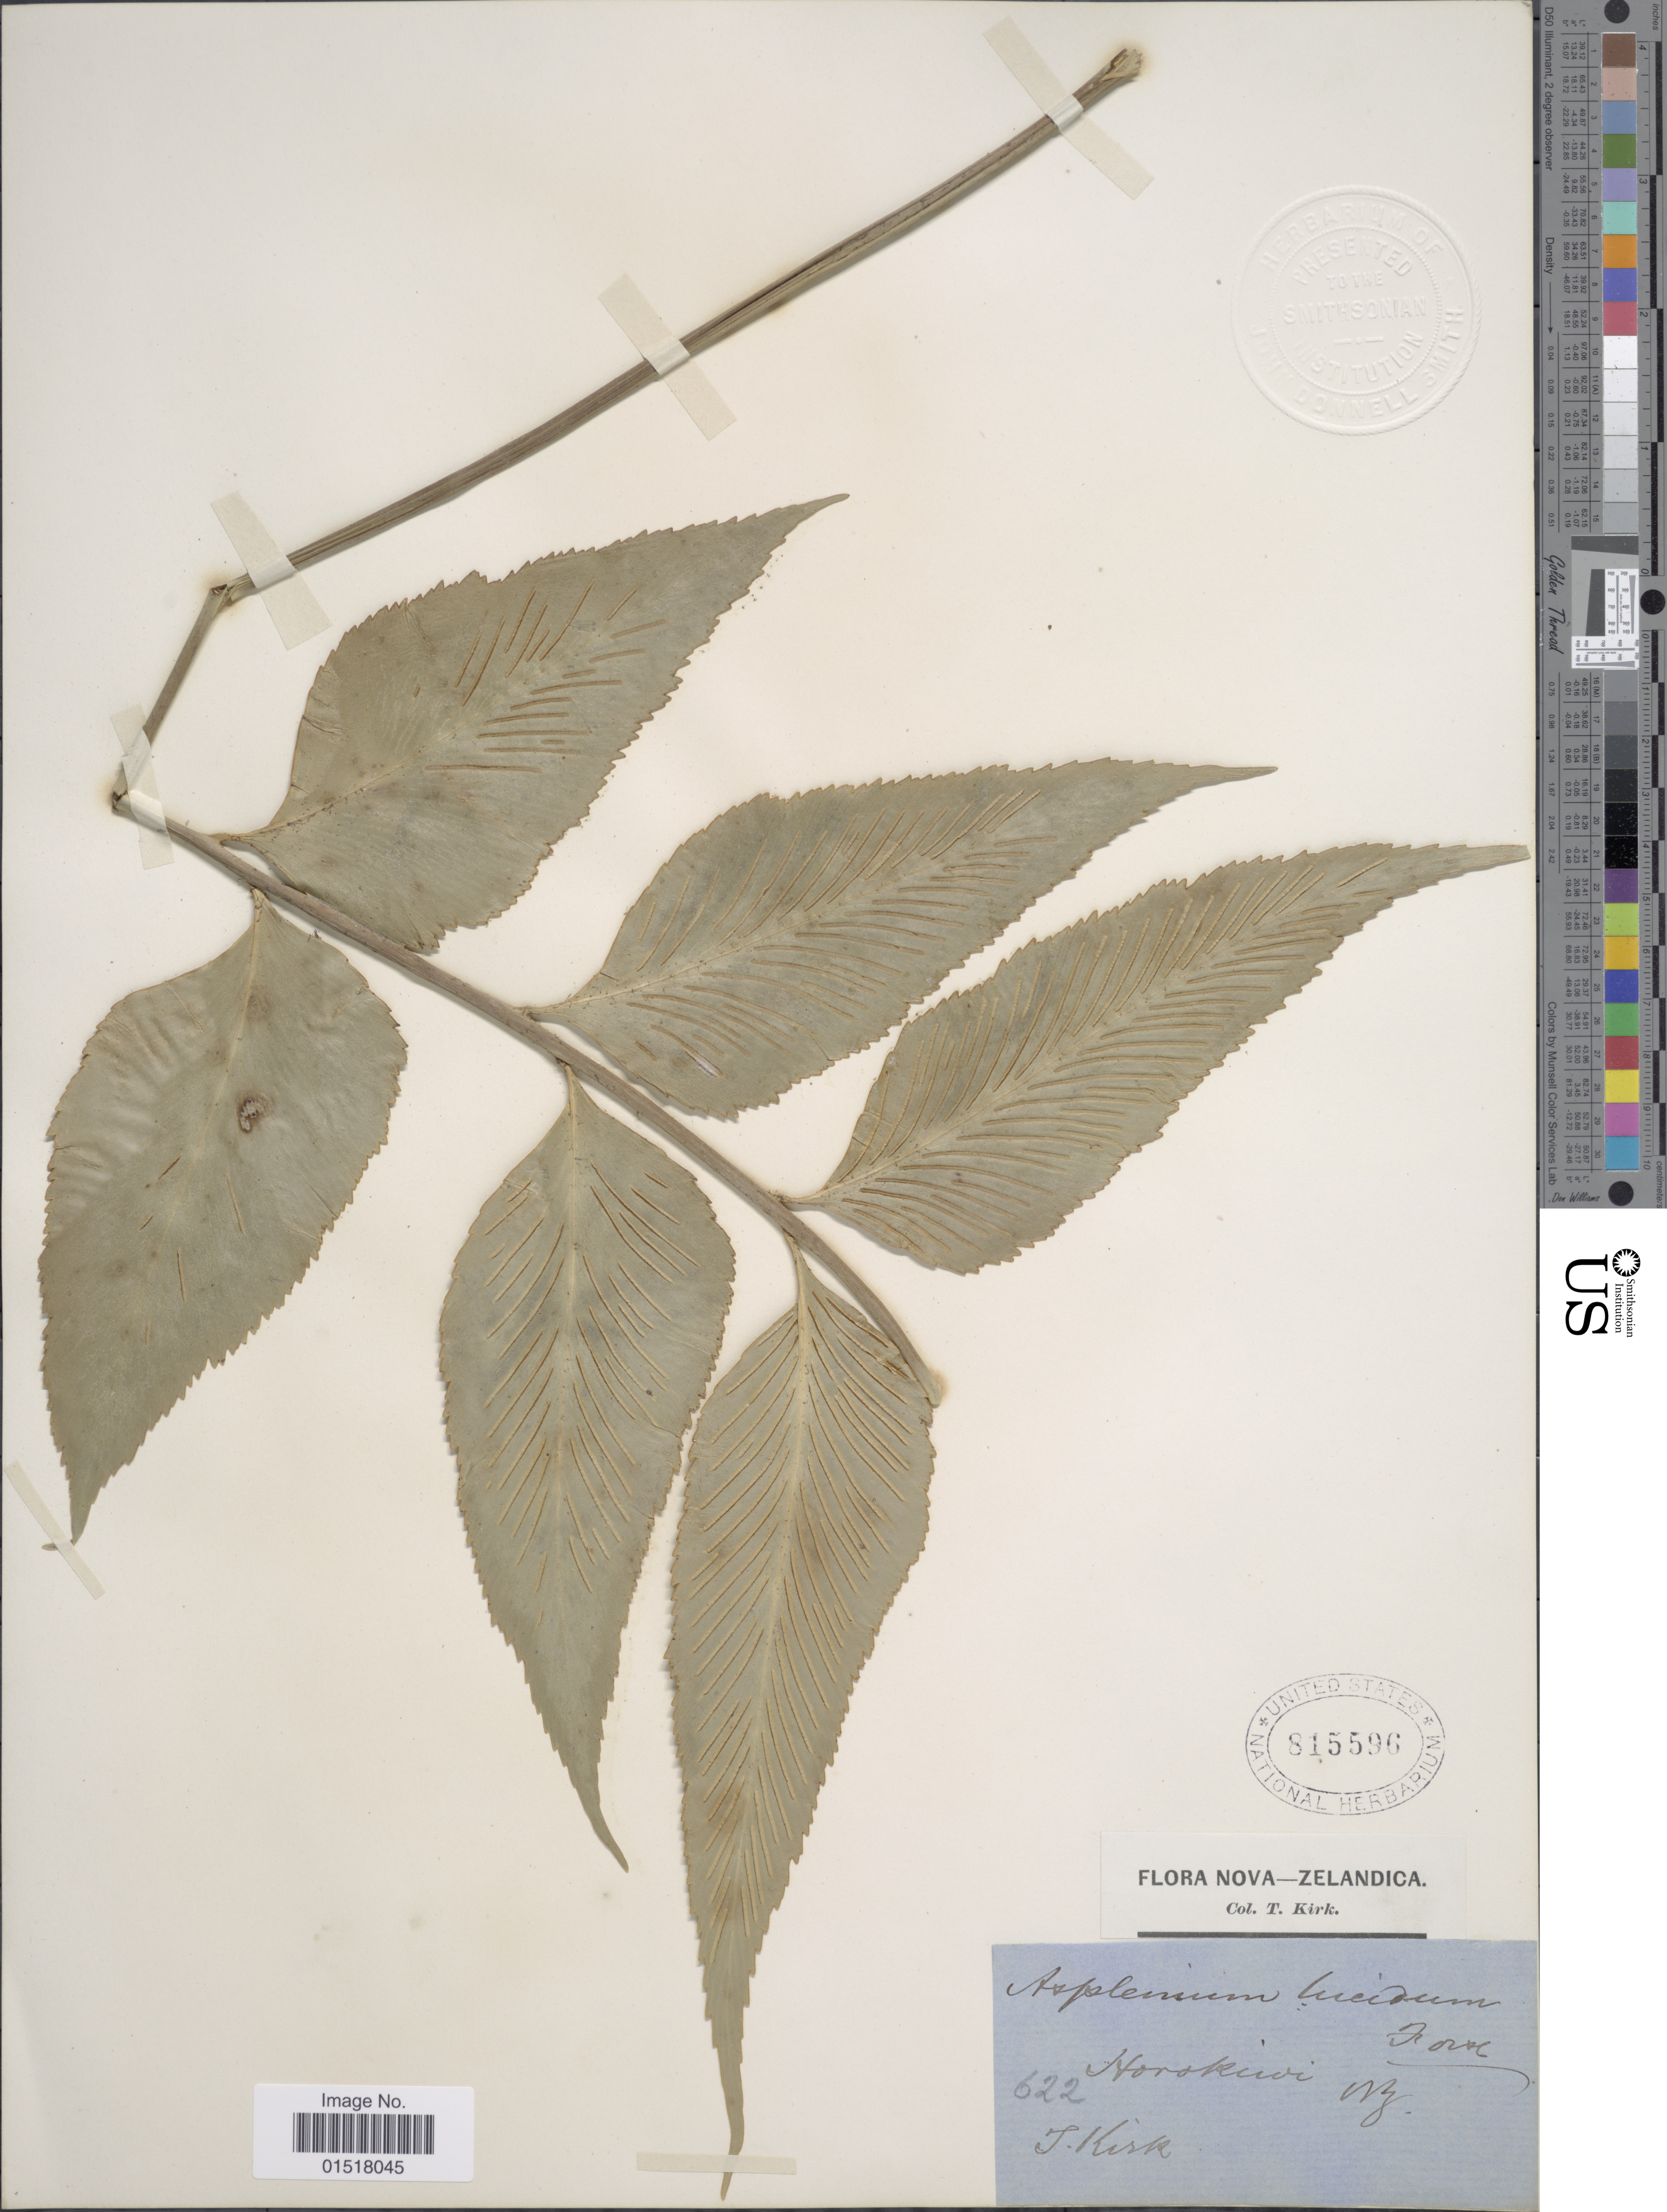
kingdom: Plantae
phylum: Tracheophyta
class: Polypodiopsida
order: Polypodiales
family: Aspleniaceae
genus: Asplenium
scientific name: Asplenium oblongifolium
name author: Colenso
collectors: T. Kirk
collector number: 622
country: New Zealand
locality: Horokiwi.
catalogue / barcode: US 815596